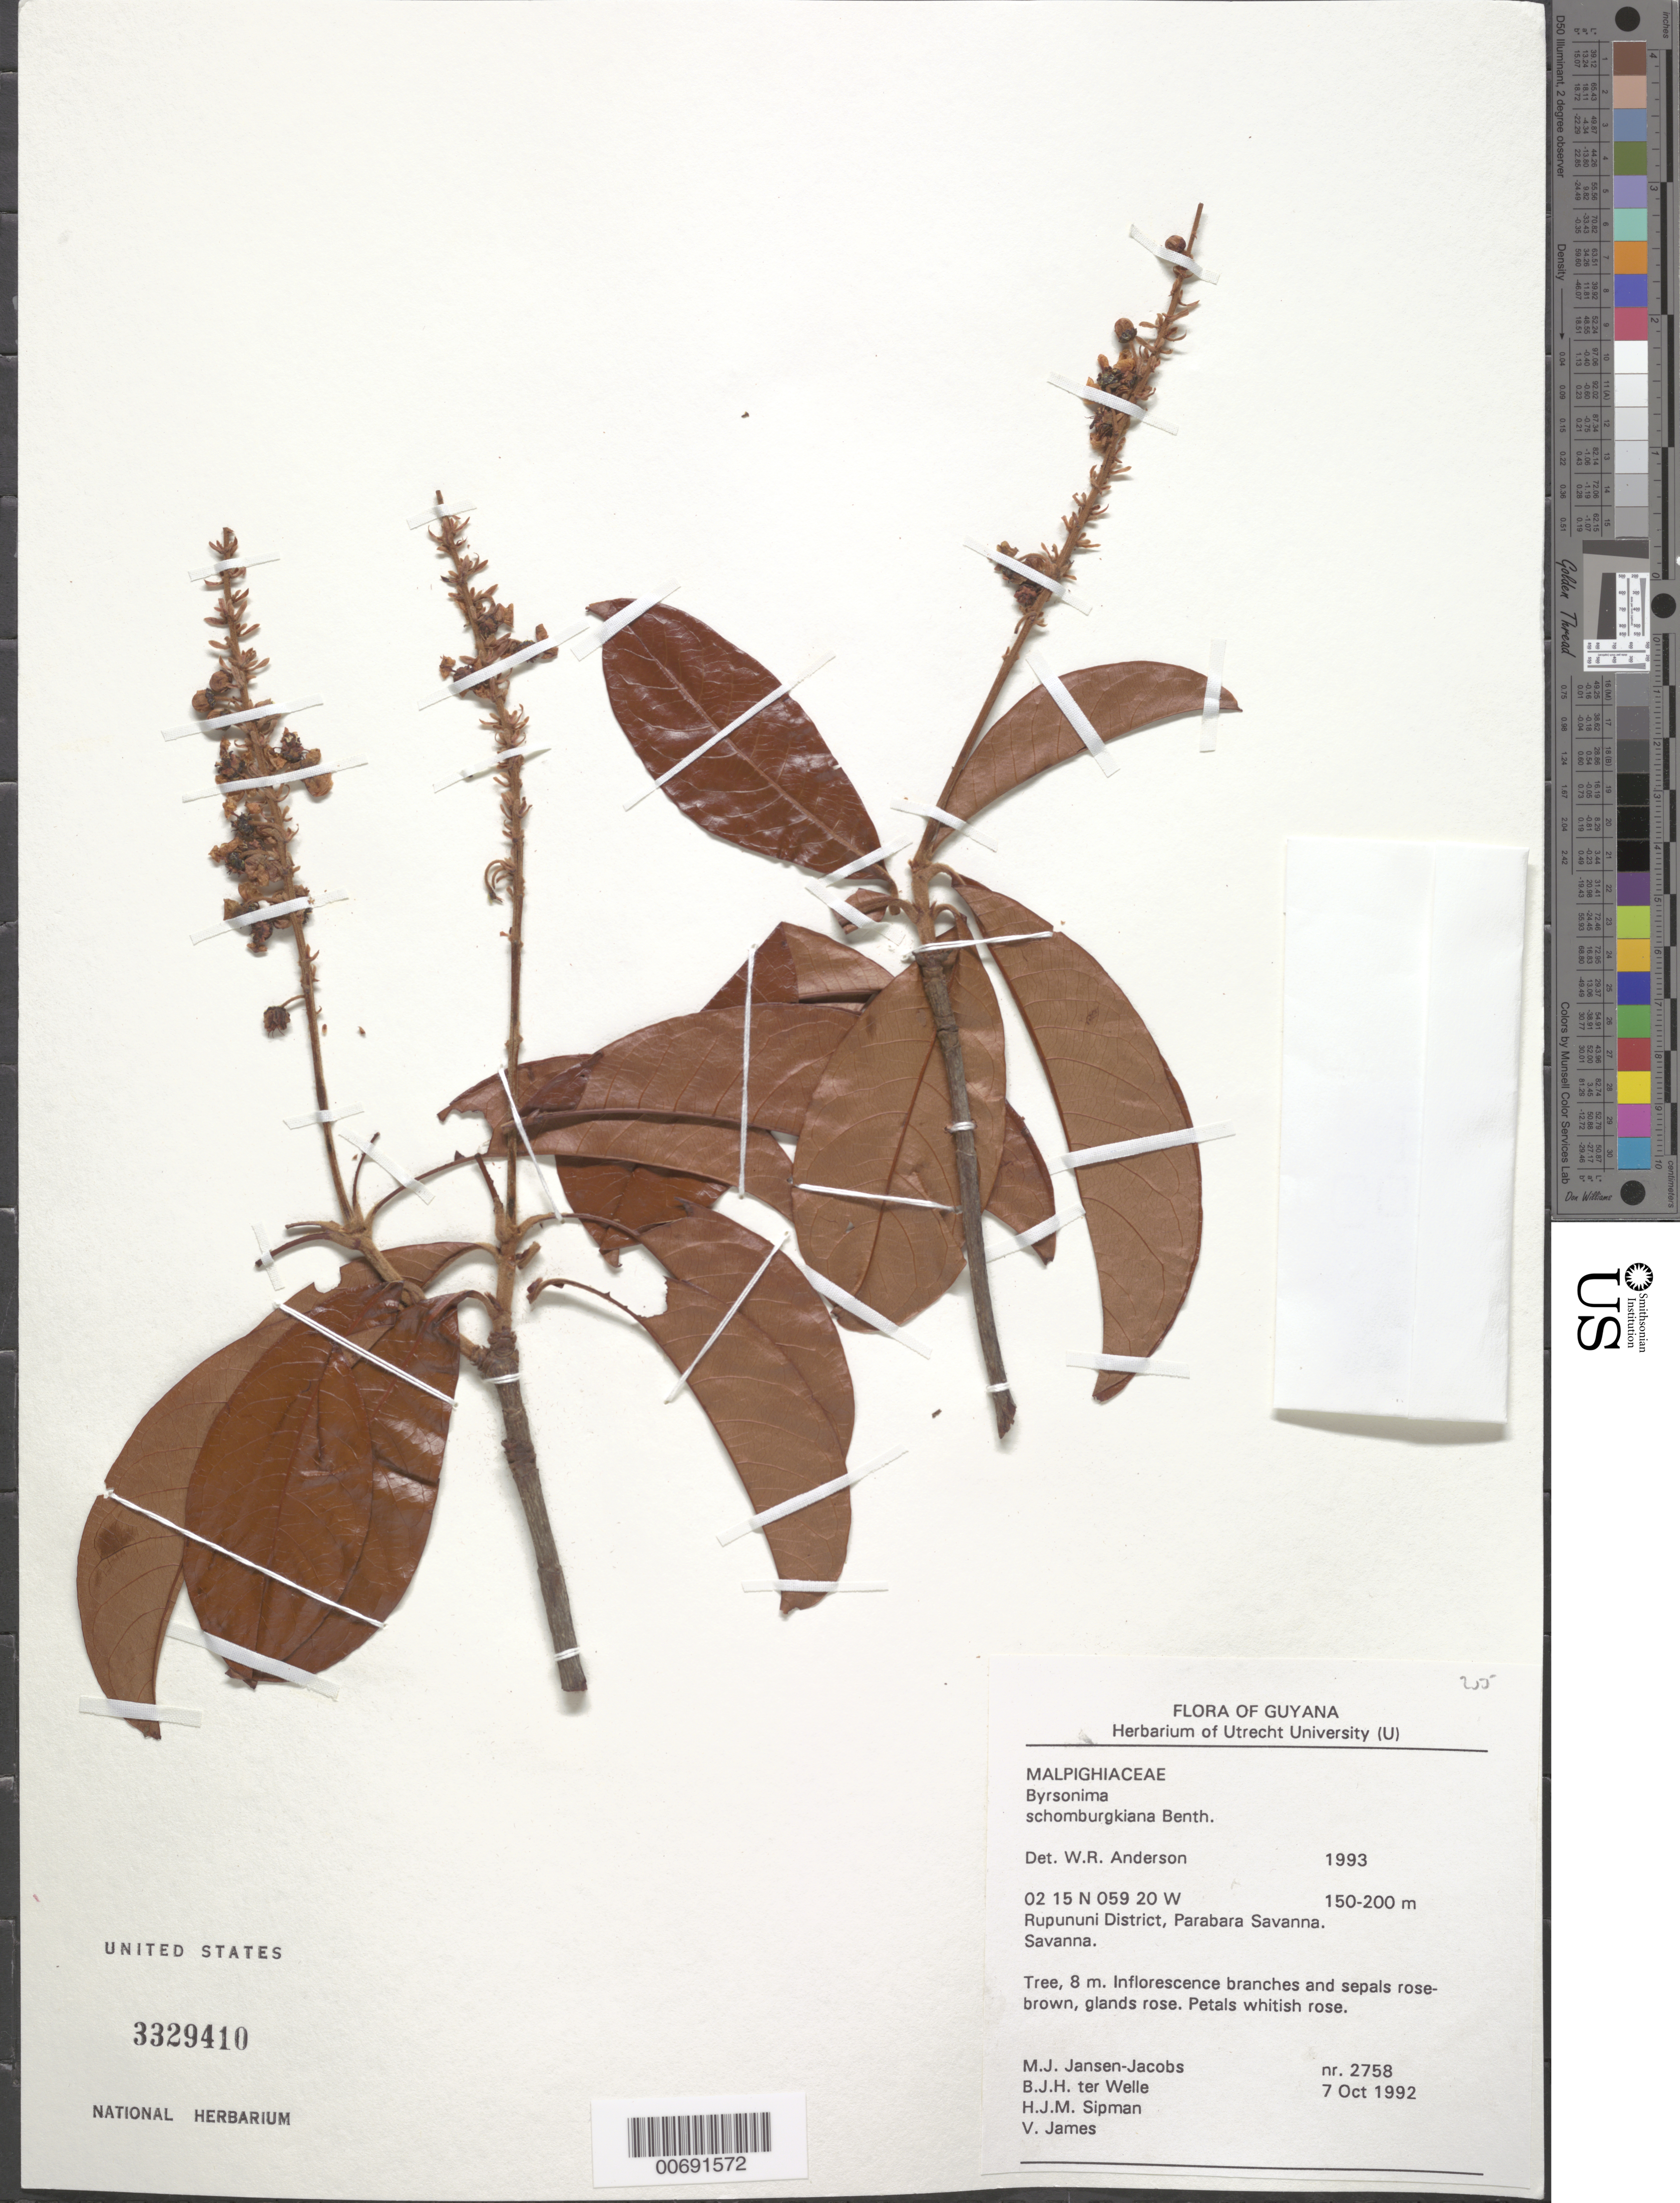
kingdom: Plantae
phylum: Tracheophyta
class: Magnoliopsida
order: Malpighiales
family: Malpighiaceae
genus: Byrsonima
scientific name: Byrsonima schomburgkiana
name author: Benth.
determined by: Anderson, W. R., (MICH), University of Michigan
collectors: M. J. Jansen-Jacobs, B. Welle, H. J. M. Sipman & V. James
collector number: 2758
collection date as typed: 7-Oct-92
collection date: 1992-10-07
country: Guyana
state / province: U. Takutu-U. Essequibo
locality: Parabara Savanna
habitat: Savanna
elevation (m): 150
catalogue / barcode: US 3329410